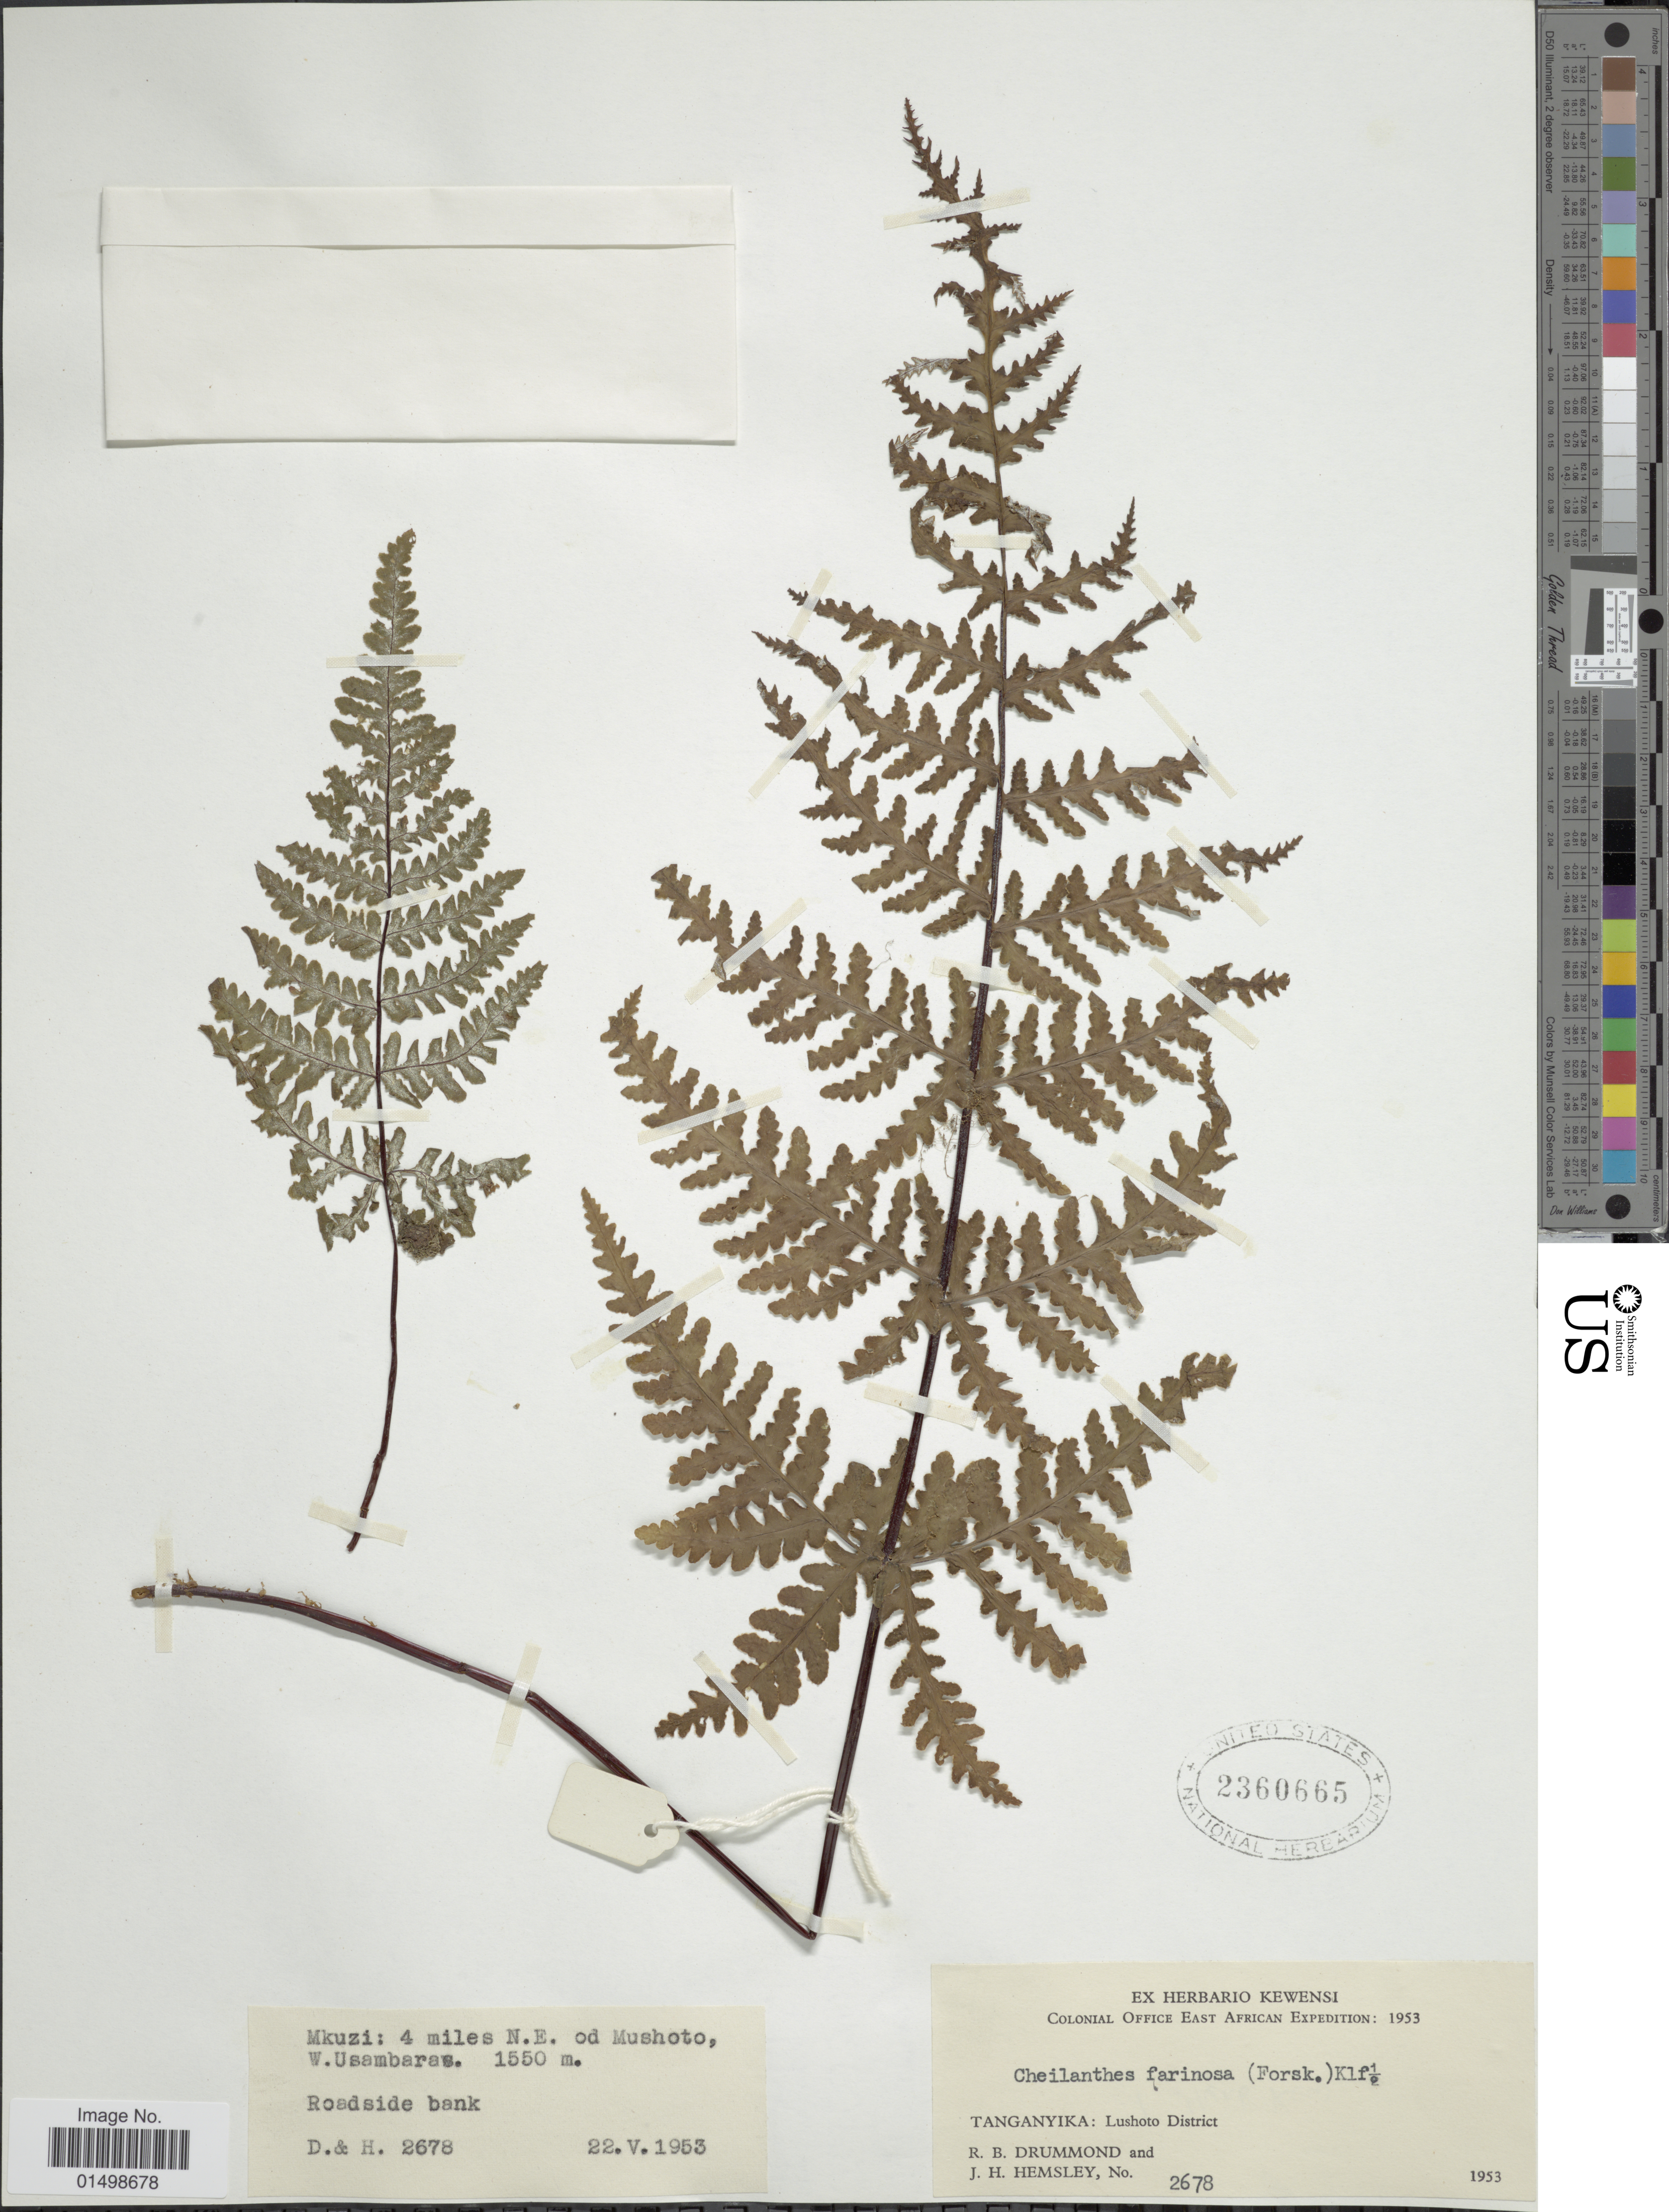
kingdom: Plantae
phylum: Tracheophyta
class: Polypodiopsida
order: Polypodiales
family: Pteridaceae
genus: Aleuritopteris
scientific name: Aleuritopteris farinosa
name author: (Forssk.) Fée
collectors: R. Drummond & J. H. Hemsley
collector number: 2678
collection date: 1953-05-22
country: Tanzania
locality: Tangankyika : Lushoto District, Mkuzi: 4 miles N. E. of Mushoto, W. Usambaras. Roadside bank.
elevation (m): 1550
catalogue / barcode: US 2360665